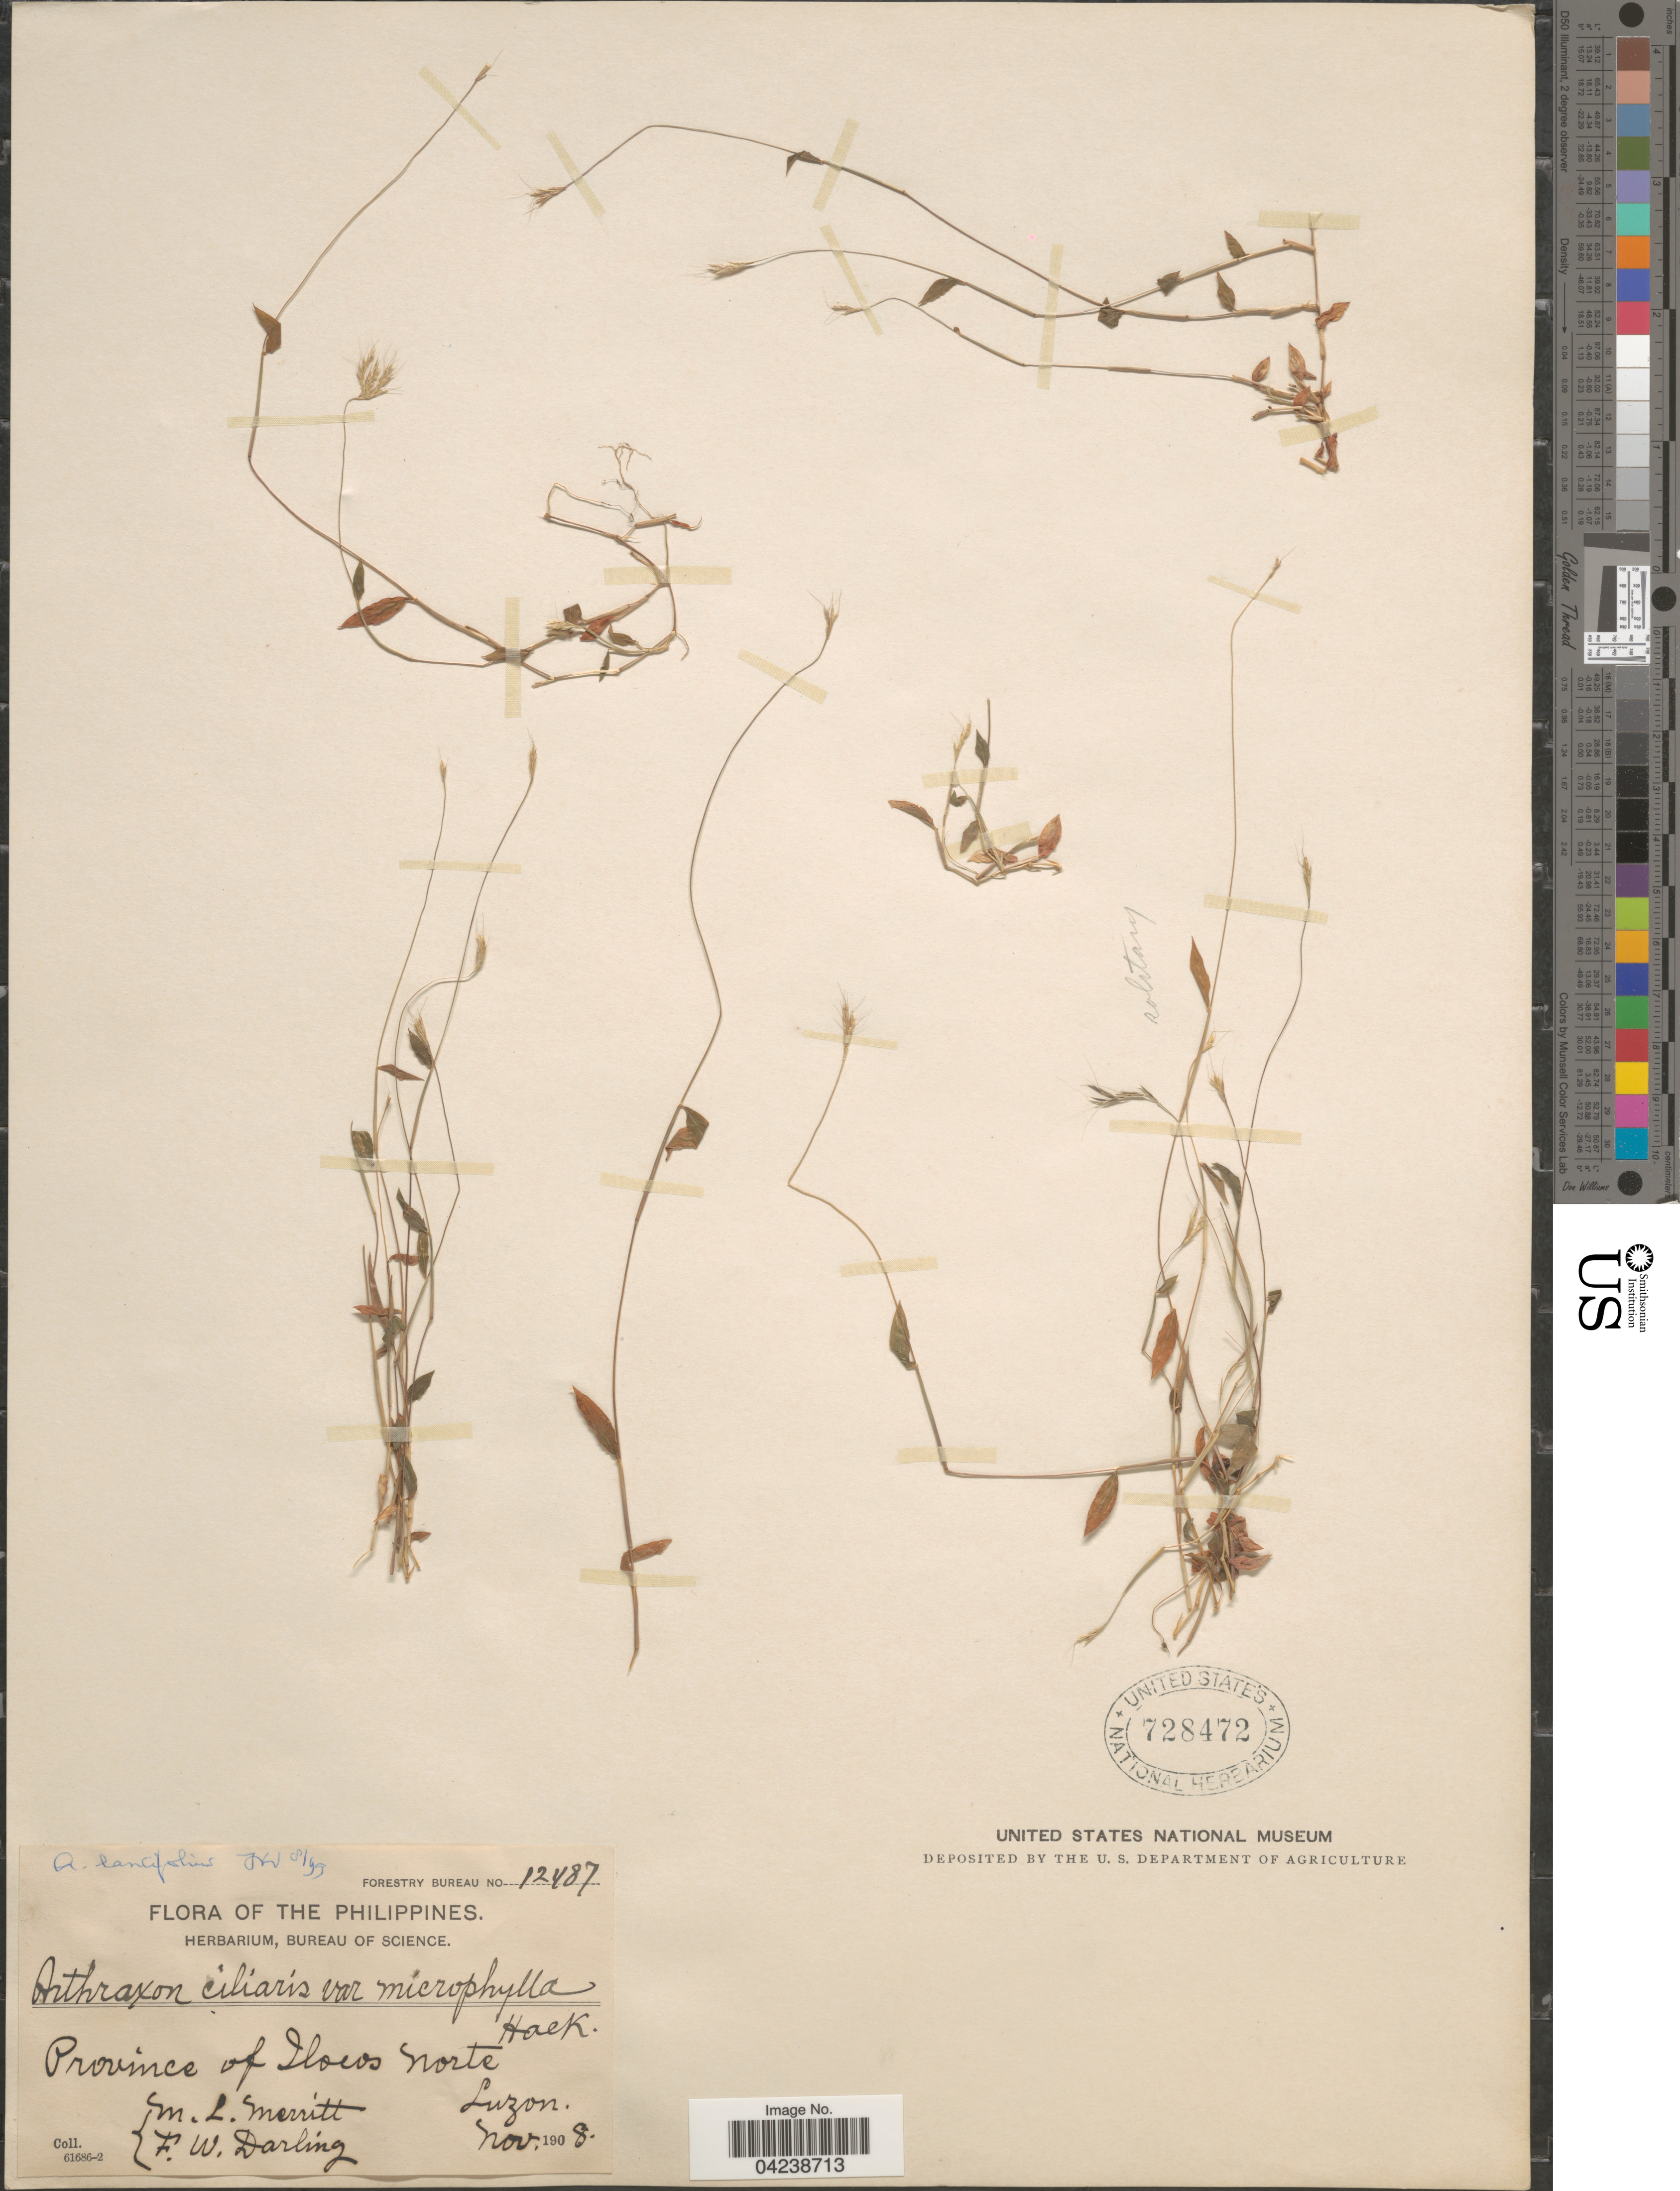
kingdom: Plantae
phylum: Tracheophyta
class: Liliopsida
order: Poales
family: Poaceae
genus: Arthraxon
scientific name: Arthraxon lancifolius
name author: (Trin.) Hochst.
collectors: M. L. Merritt & F. Darling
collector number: Forestry Bureau 12487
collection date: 1908-11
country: Philippines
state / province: Ilocos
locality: Province of Ilocos Norte.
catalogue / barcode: US 728472